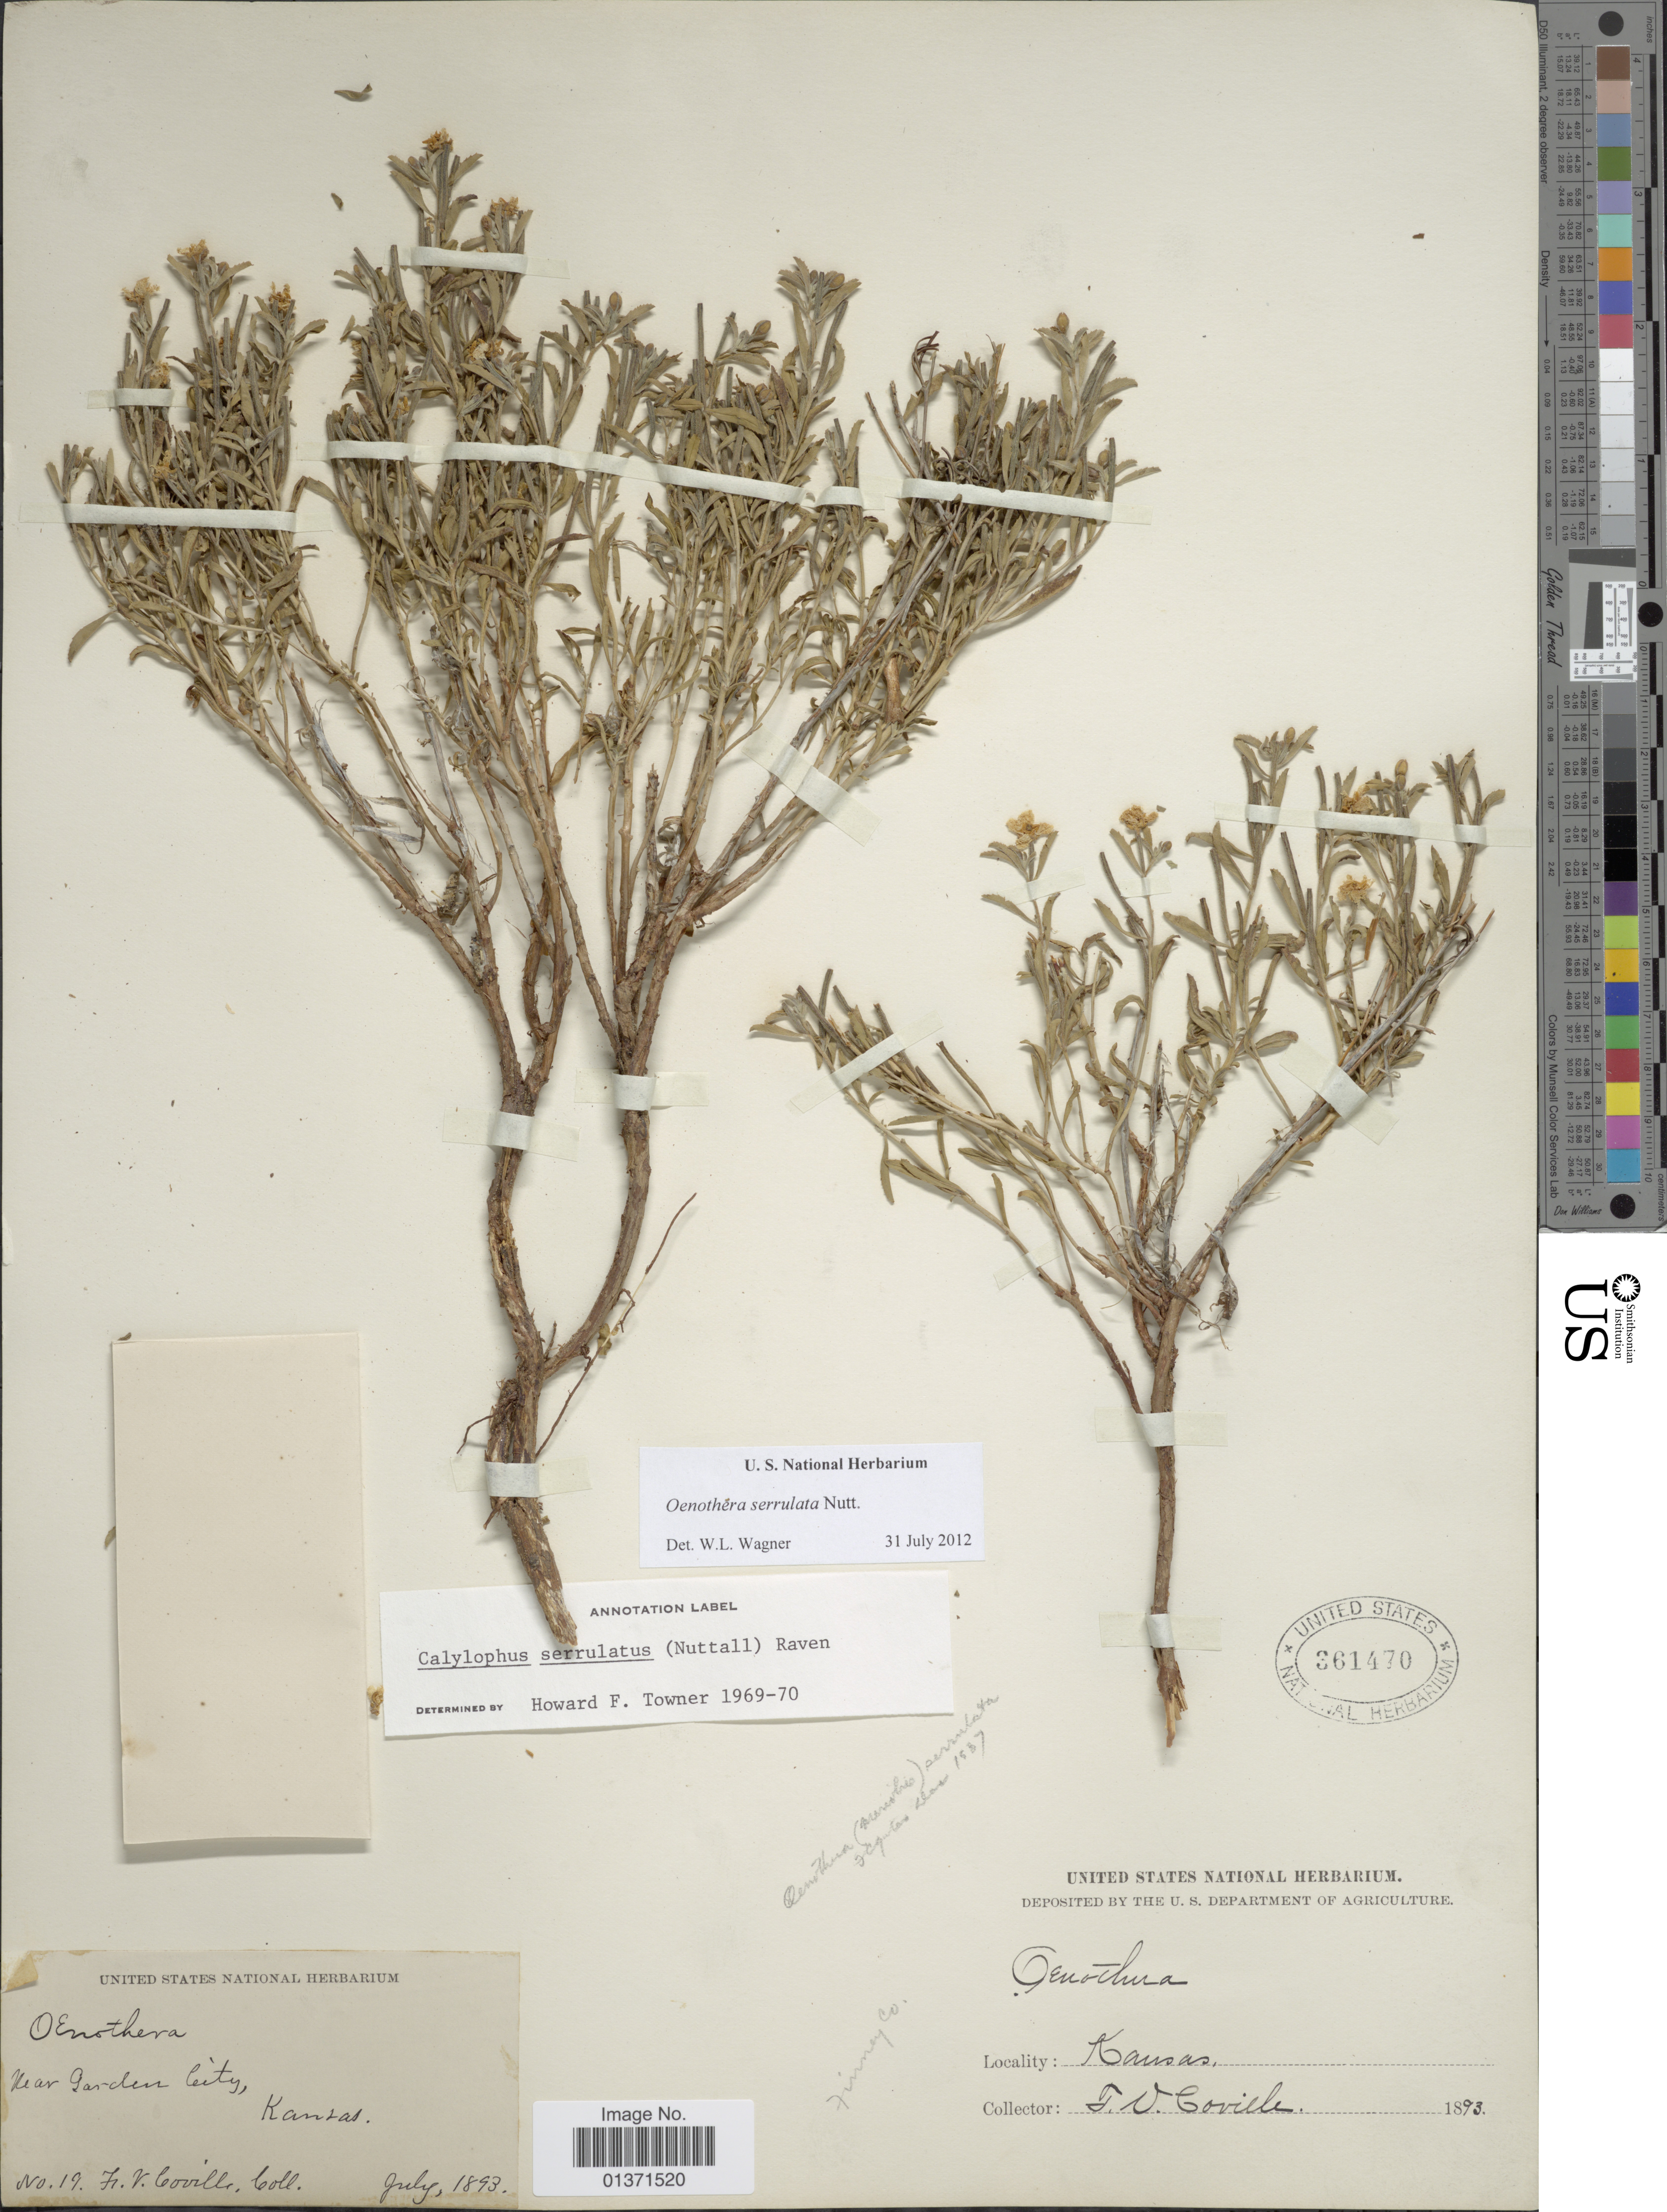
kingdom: Plantae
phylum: Tracheophyta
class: Magnoliopsida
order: Myrtales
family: Onagraceae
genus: Oenothera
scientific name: Oenothera serrulata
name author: Nutt.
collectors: F. V. Coville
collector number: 19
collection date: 1893-07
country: United States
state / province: Kansas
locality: Near Garden City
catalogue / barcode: US 361470